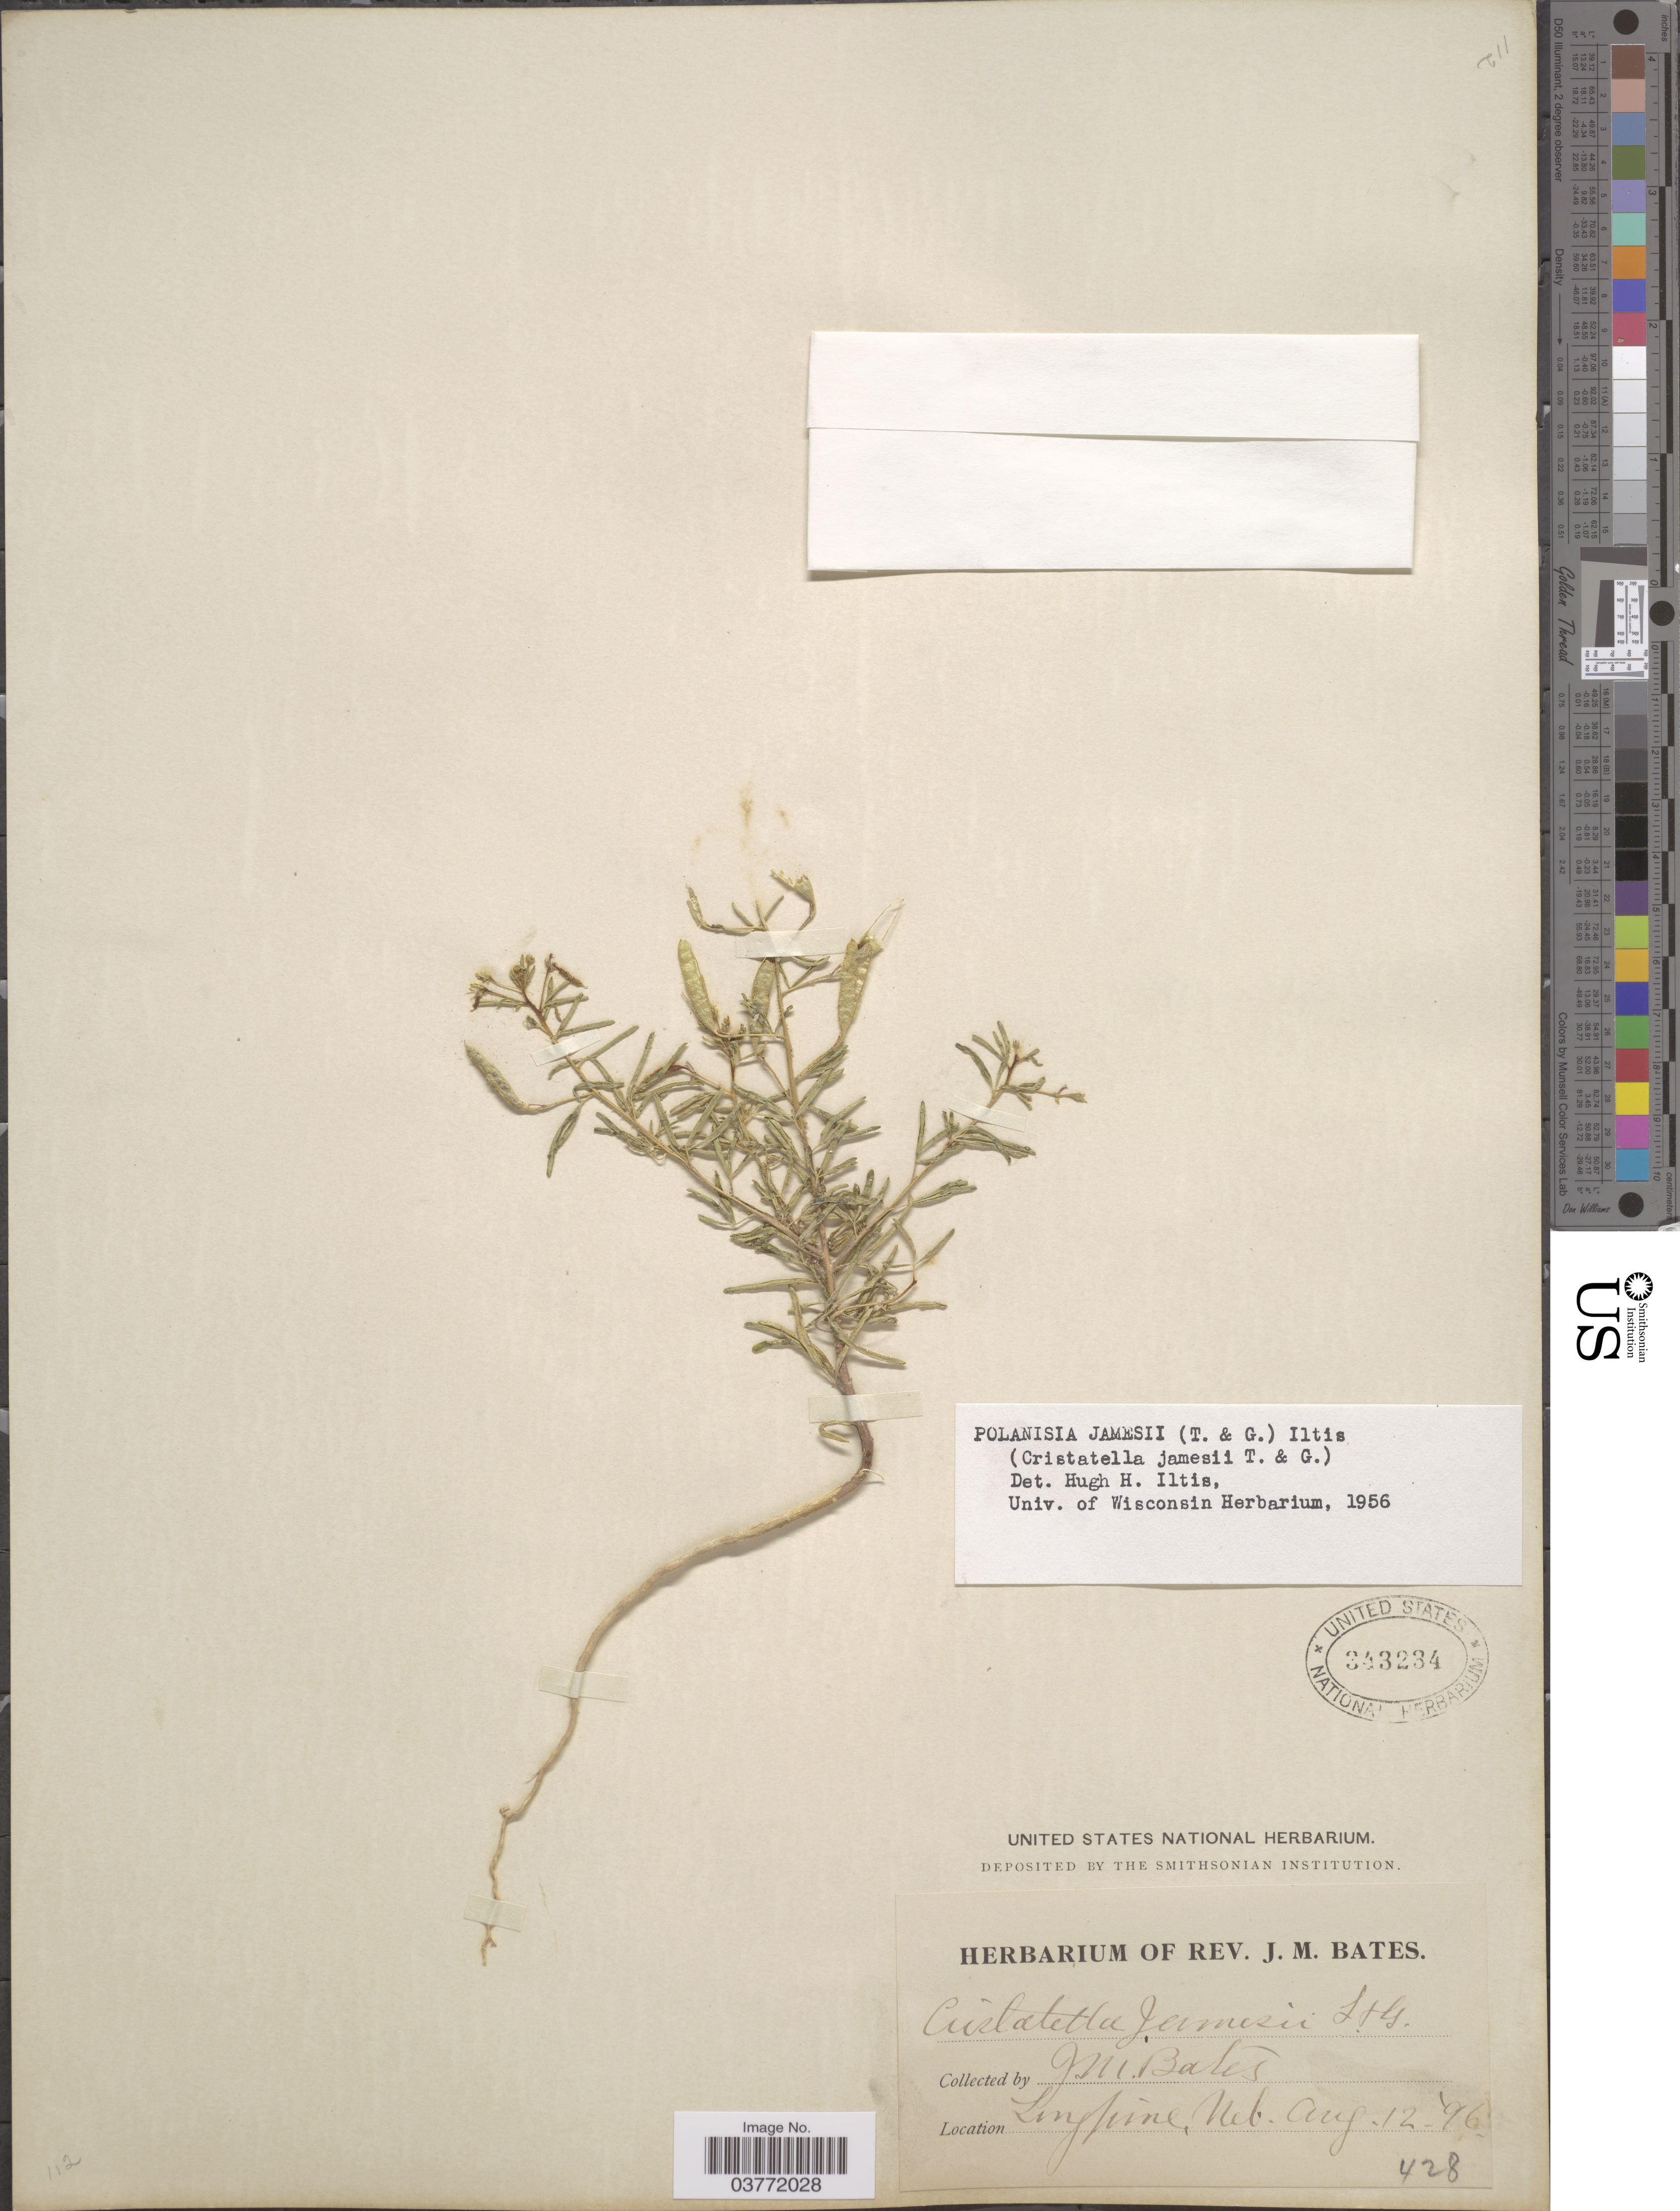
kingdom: Plantae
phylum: Tracheophyta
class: Magnoliopsida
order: Brassicales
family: Cleomaceae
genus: Polanisia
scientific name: Polanisia jamesii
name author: (Torr. & A. Gray) Iltis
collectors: J. Bates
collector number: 428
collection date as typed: Transcribed d/m/y: 12/8/96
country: United States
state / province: Nebraska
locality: Long Pine.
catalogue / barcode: US 343234